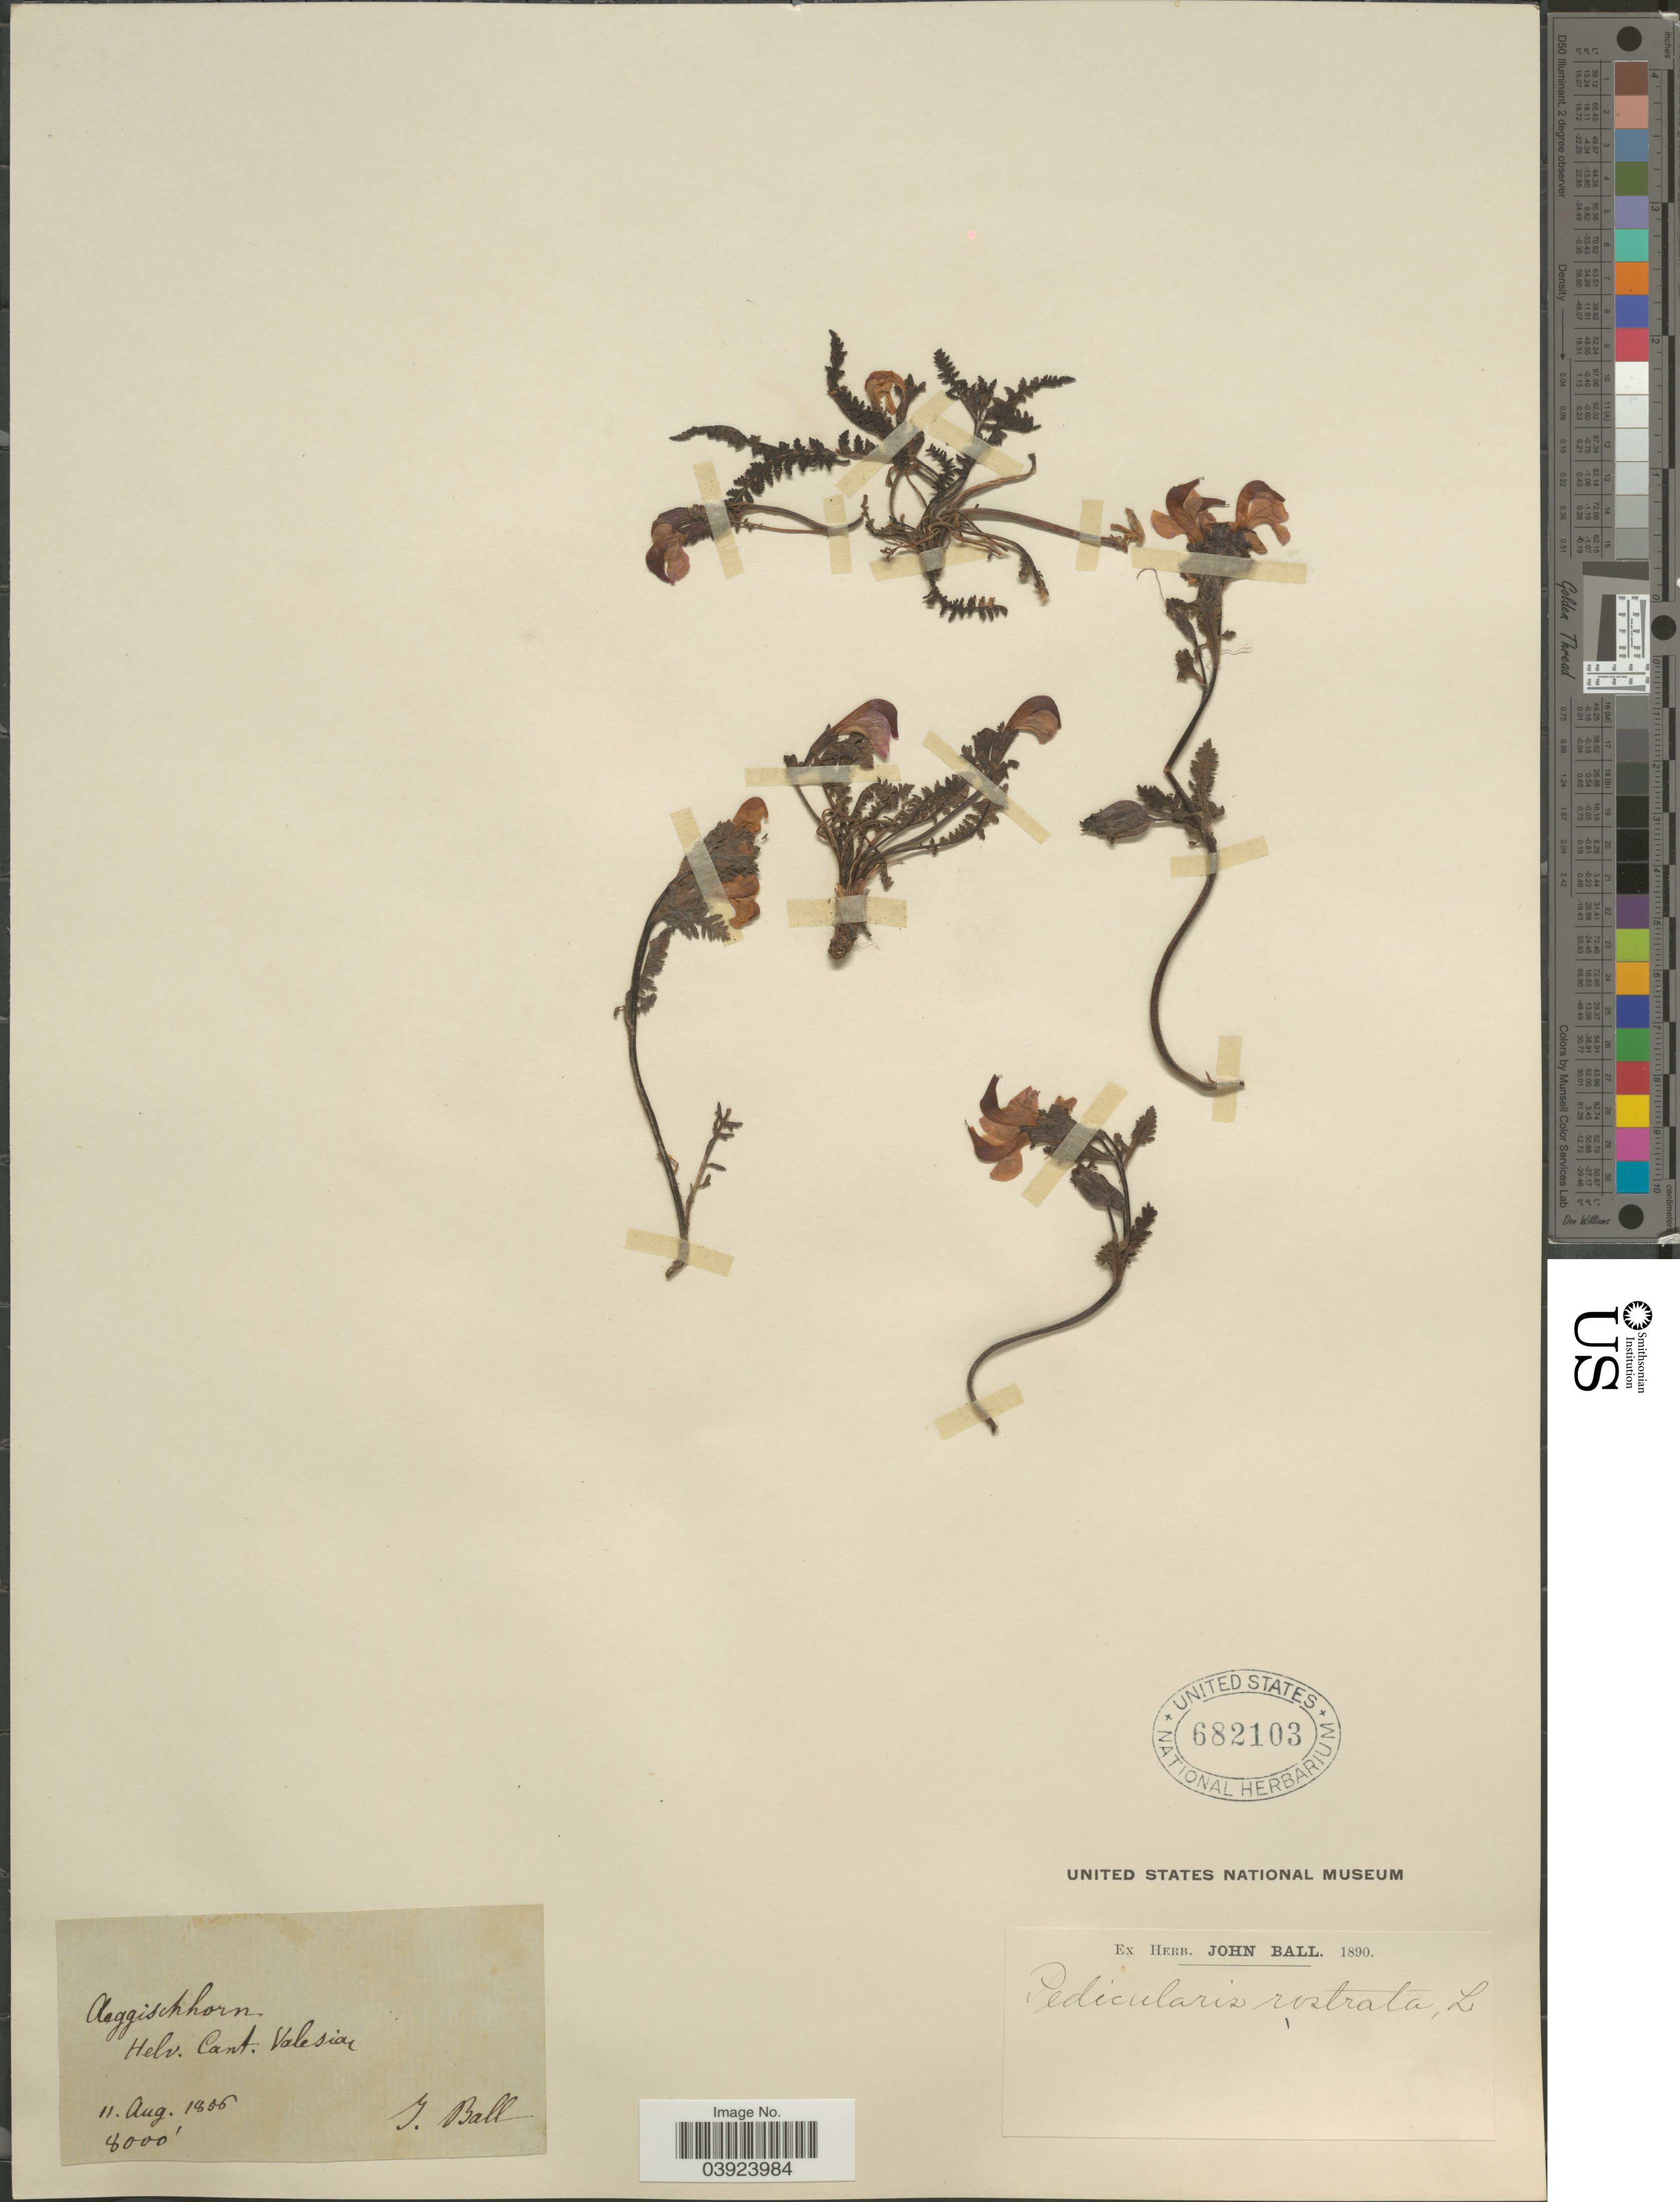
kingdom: Plantae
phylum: Tracheophyta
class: Magnoliopsida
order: Lamiales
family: Orobanchaceae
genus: Pedicularis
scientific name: Pedicularis rostrata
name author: Jacq.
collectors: J. Ball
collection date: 1856-08-11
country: Switzerland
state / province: Valais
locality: Helv. Cant. Valesia.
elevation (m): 2438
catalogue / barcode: US 682103